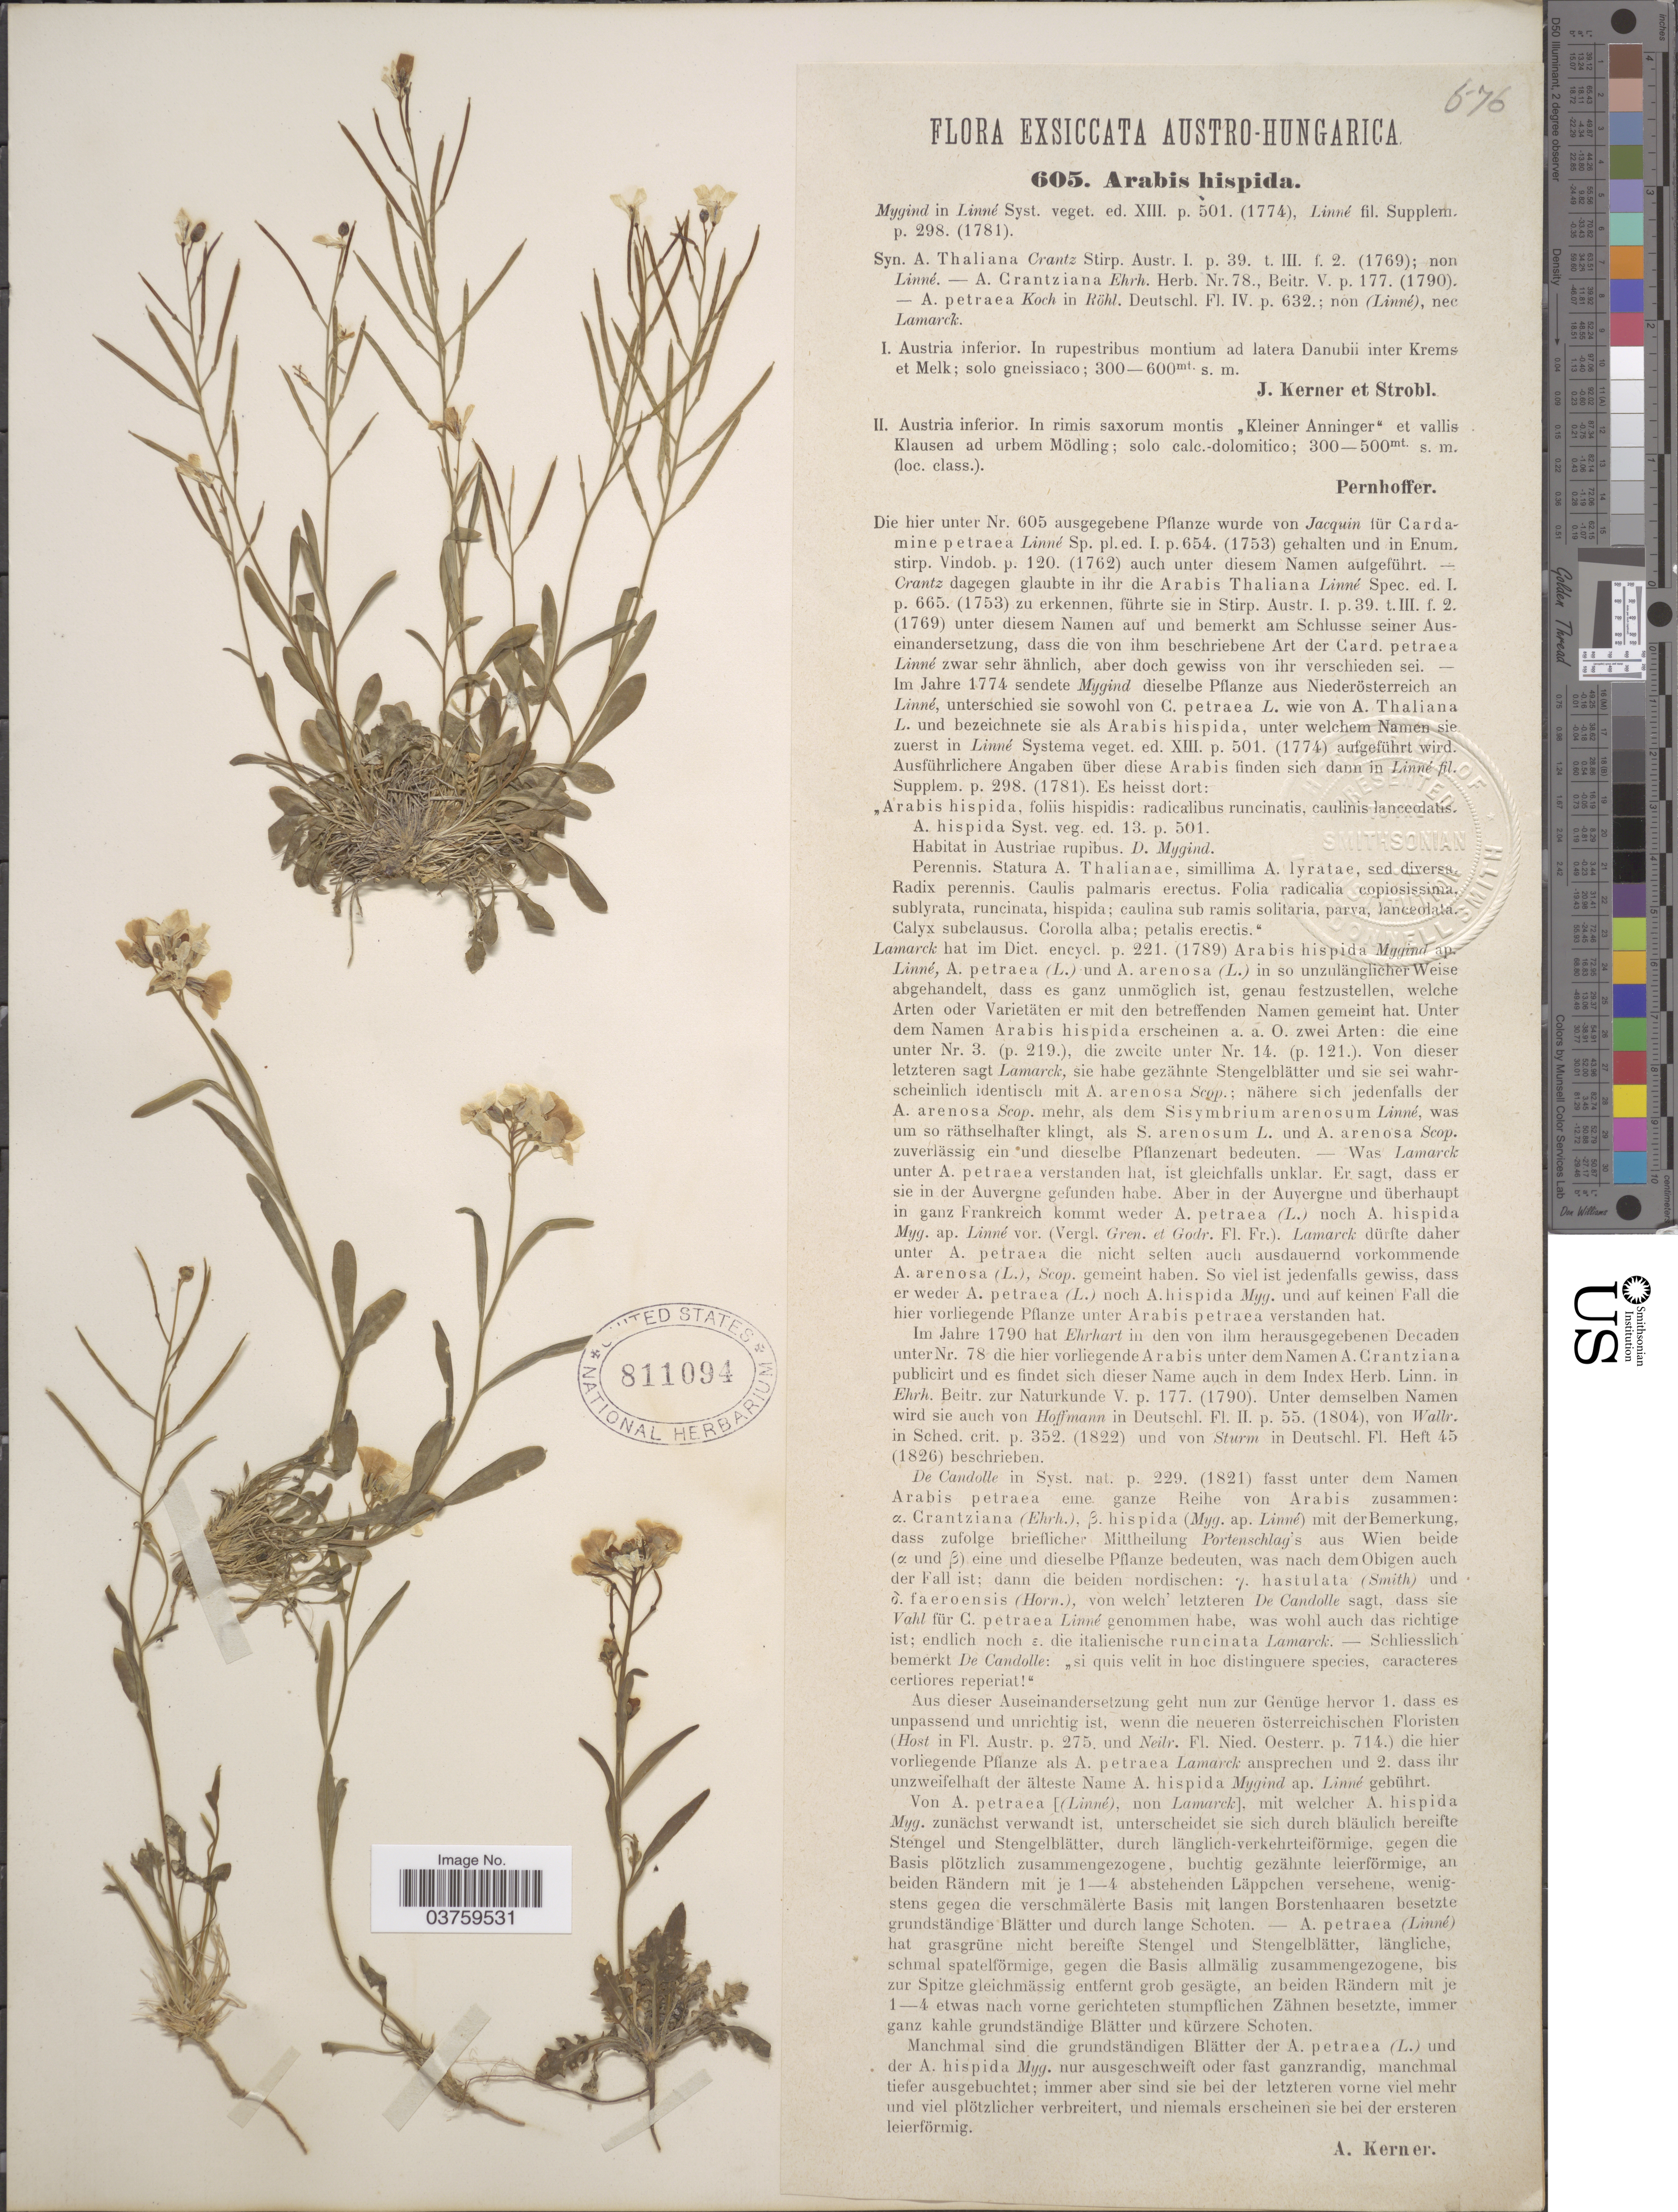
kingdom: Plantae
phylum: Tracheophyta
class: Magnoliopsida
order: Brassicales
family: Brassicaceae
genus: Arabis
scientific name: Arabis hispida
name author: Moench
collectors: J. Kerner & Strobl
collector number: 605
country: Austria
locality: Austro-Hungarica. Austria inferior. In rupestribus montium ad latera Danubii inter Krems et Melk; solo gneissiaco.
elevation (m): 300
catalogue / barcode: US 811094